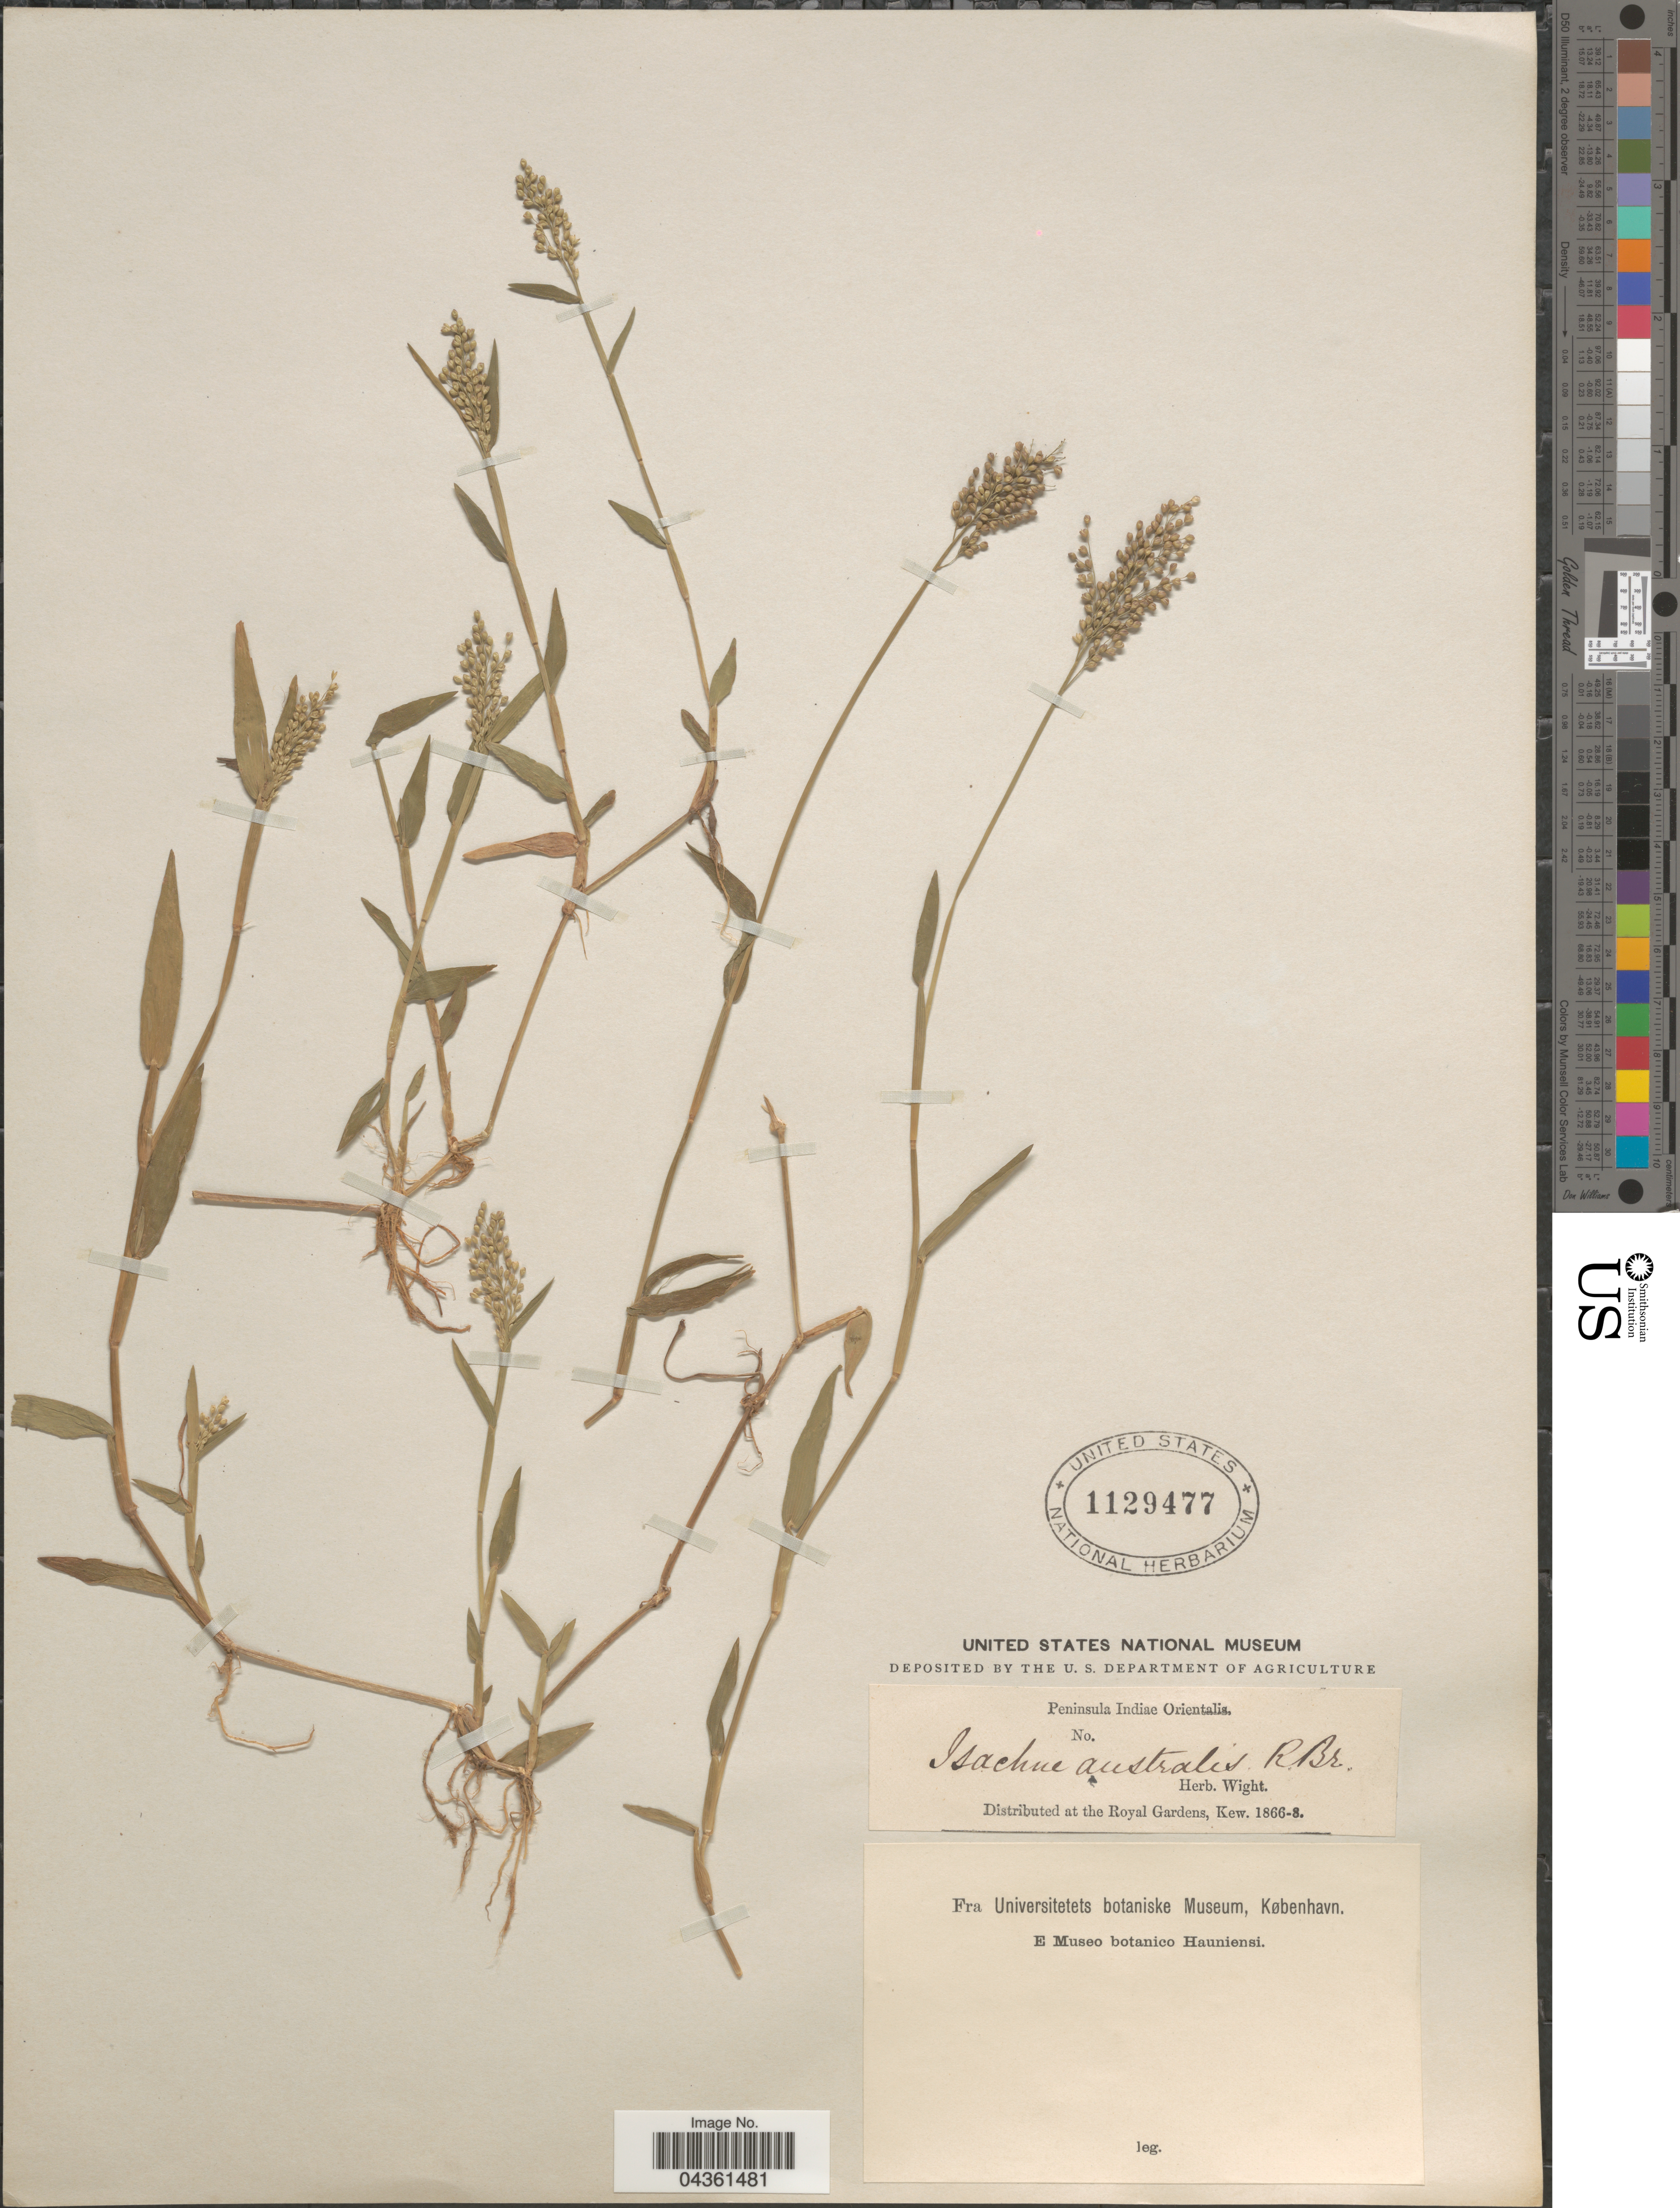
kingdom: Plantae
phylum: Tracheophyta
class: Liliopsida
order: Poales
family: Poaceae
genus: Isachne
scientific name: Isachne globosa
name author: (Thunb.) Kuntze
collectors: ex Herb. Wight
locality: Peninsula Indiae Orientalis.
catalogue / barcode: US 1129477